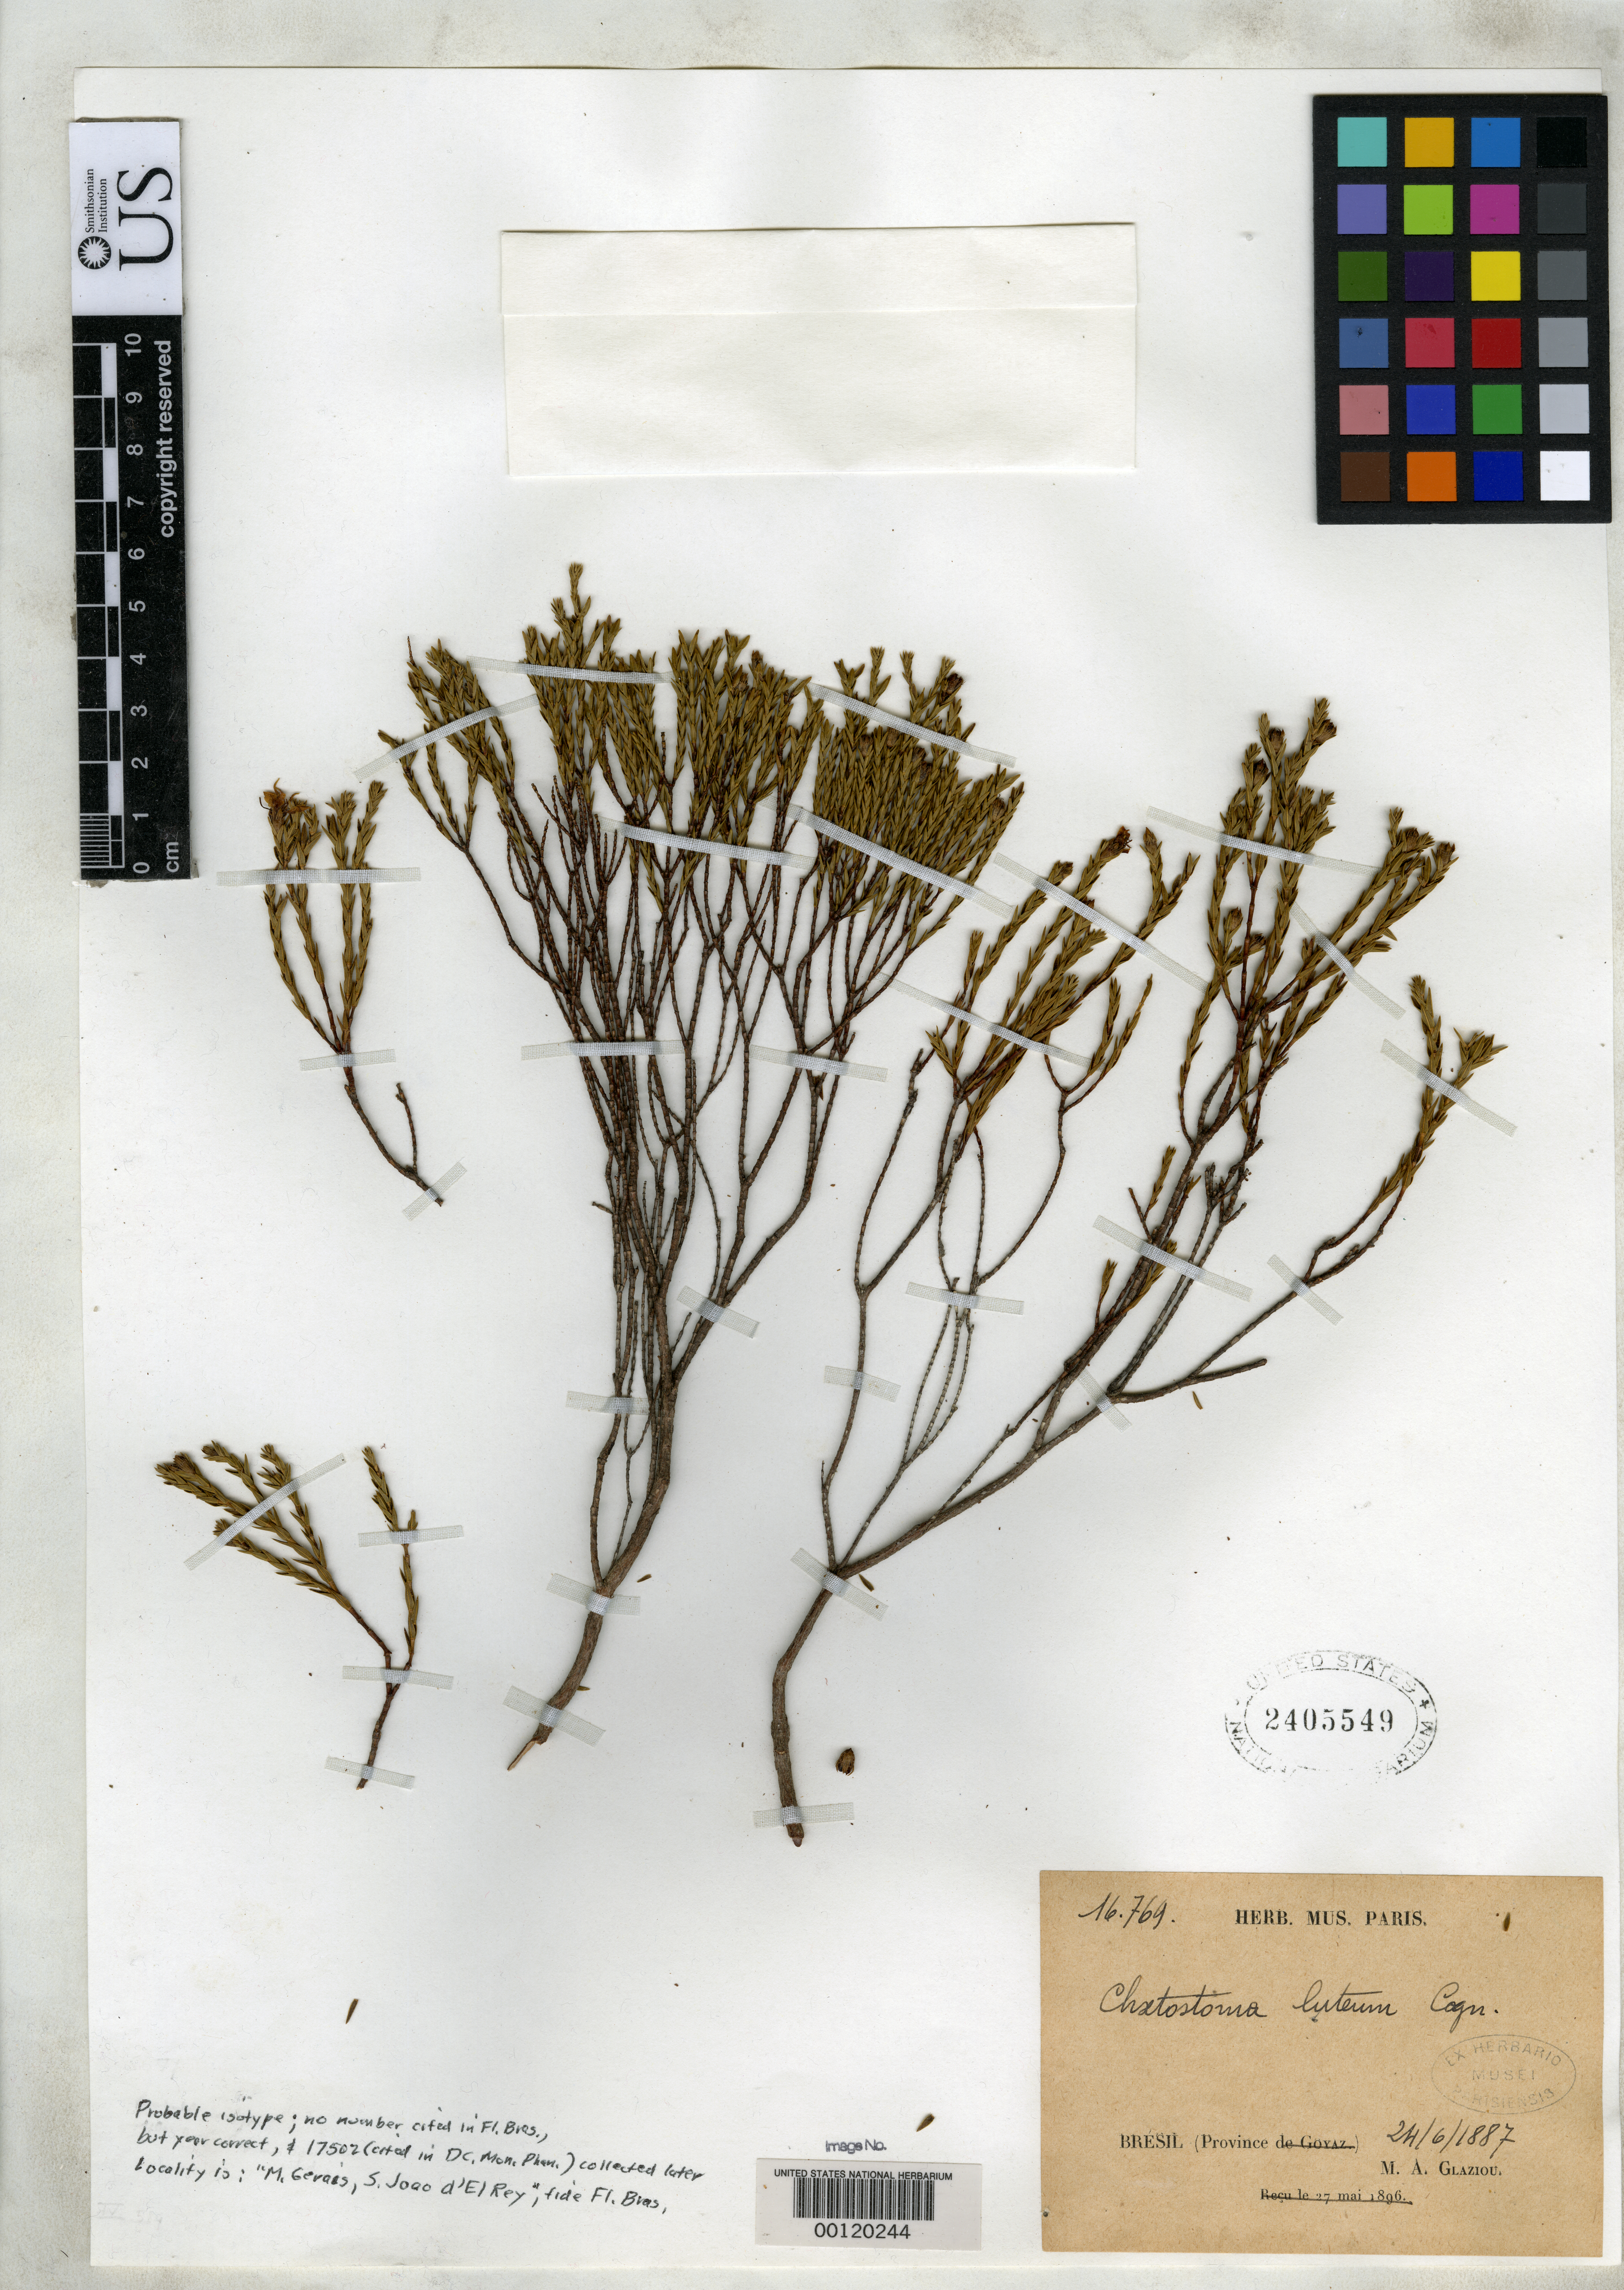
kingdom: Plantae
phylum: Tracheophyta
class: Magnoliopsida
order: Myrtales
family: Melastomataceae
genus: Chaetostoma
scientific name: Chaetostoma luteum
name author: Cogn. in Mart.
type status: Isotype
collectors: A. F. M. Glaziou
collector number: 16769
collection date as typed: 24 Jun 1887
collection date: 1887-06-24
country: Brazil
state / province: Minas Gerais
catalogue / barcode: US 2405549